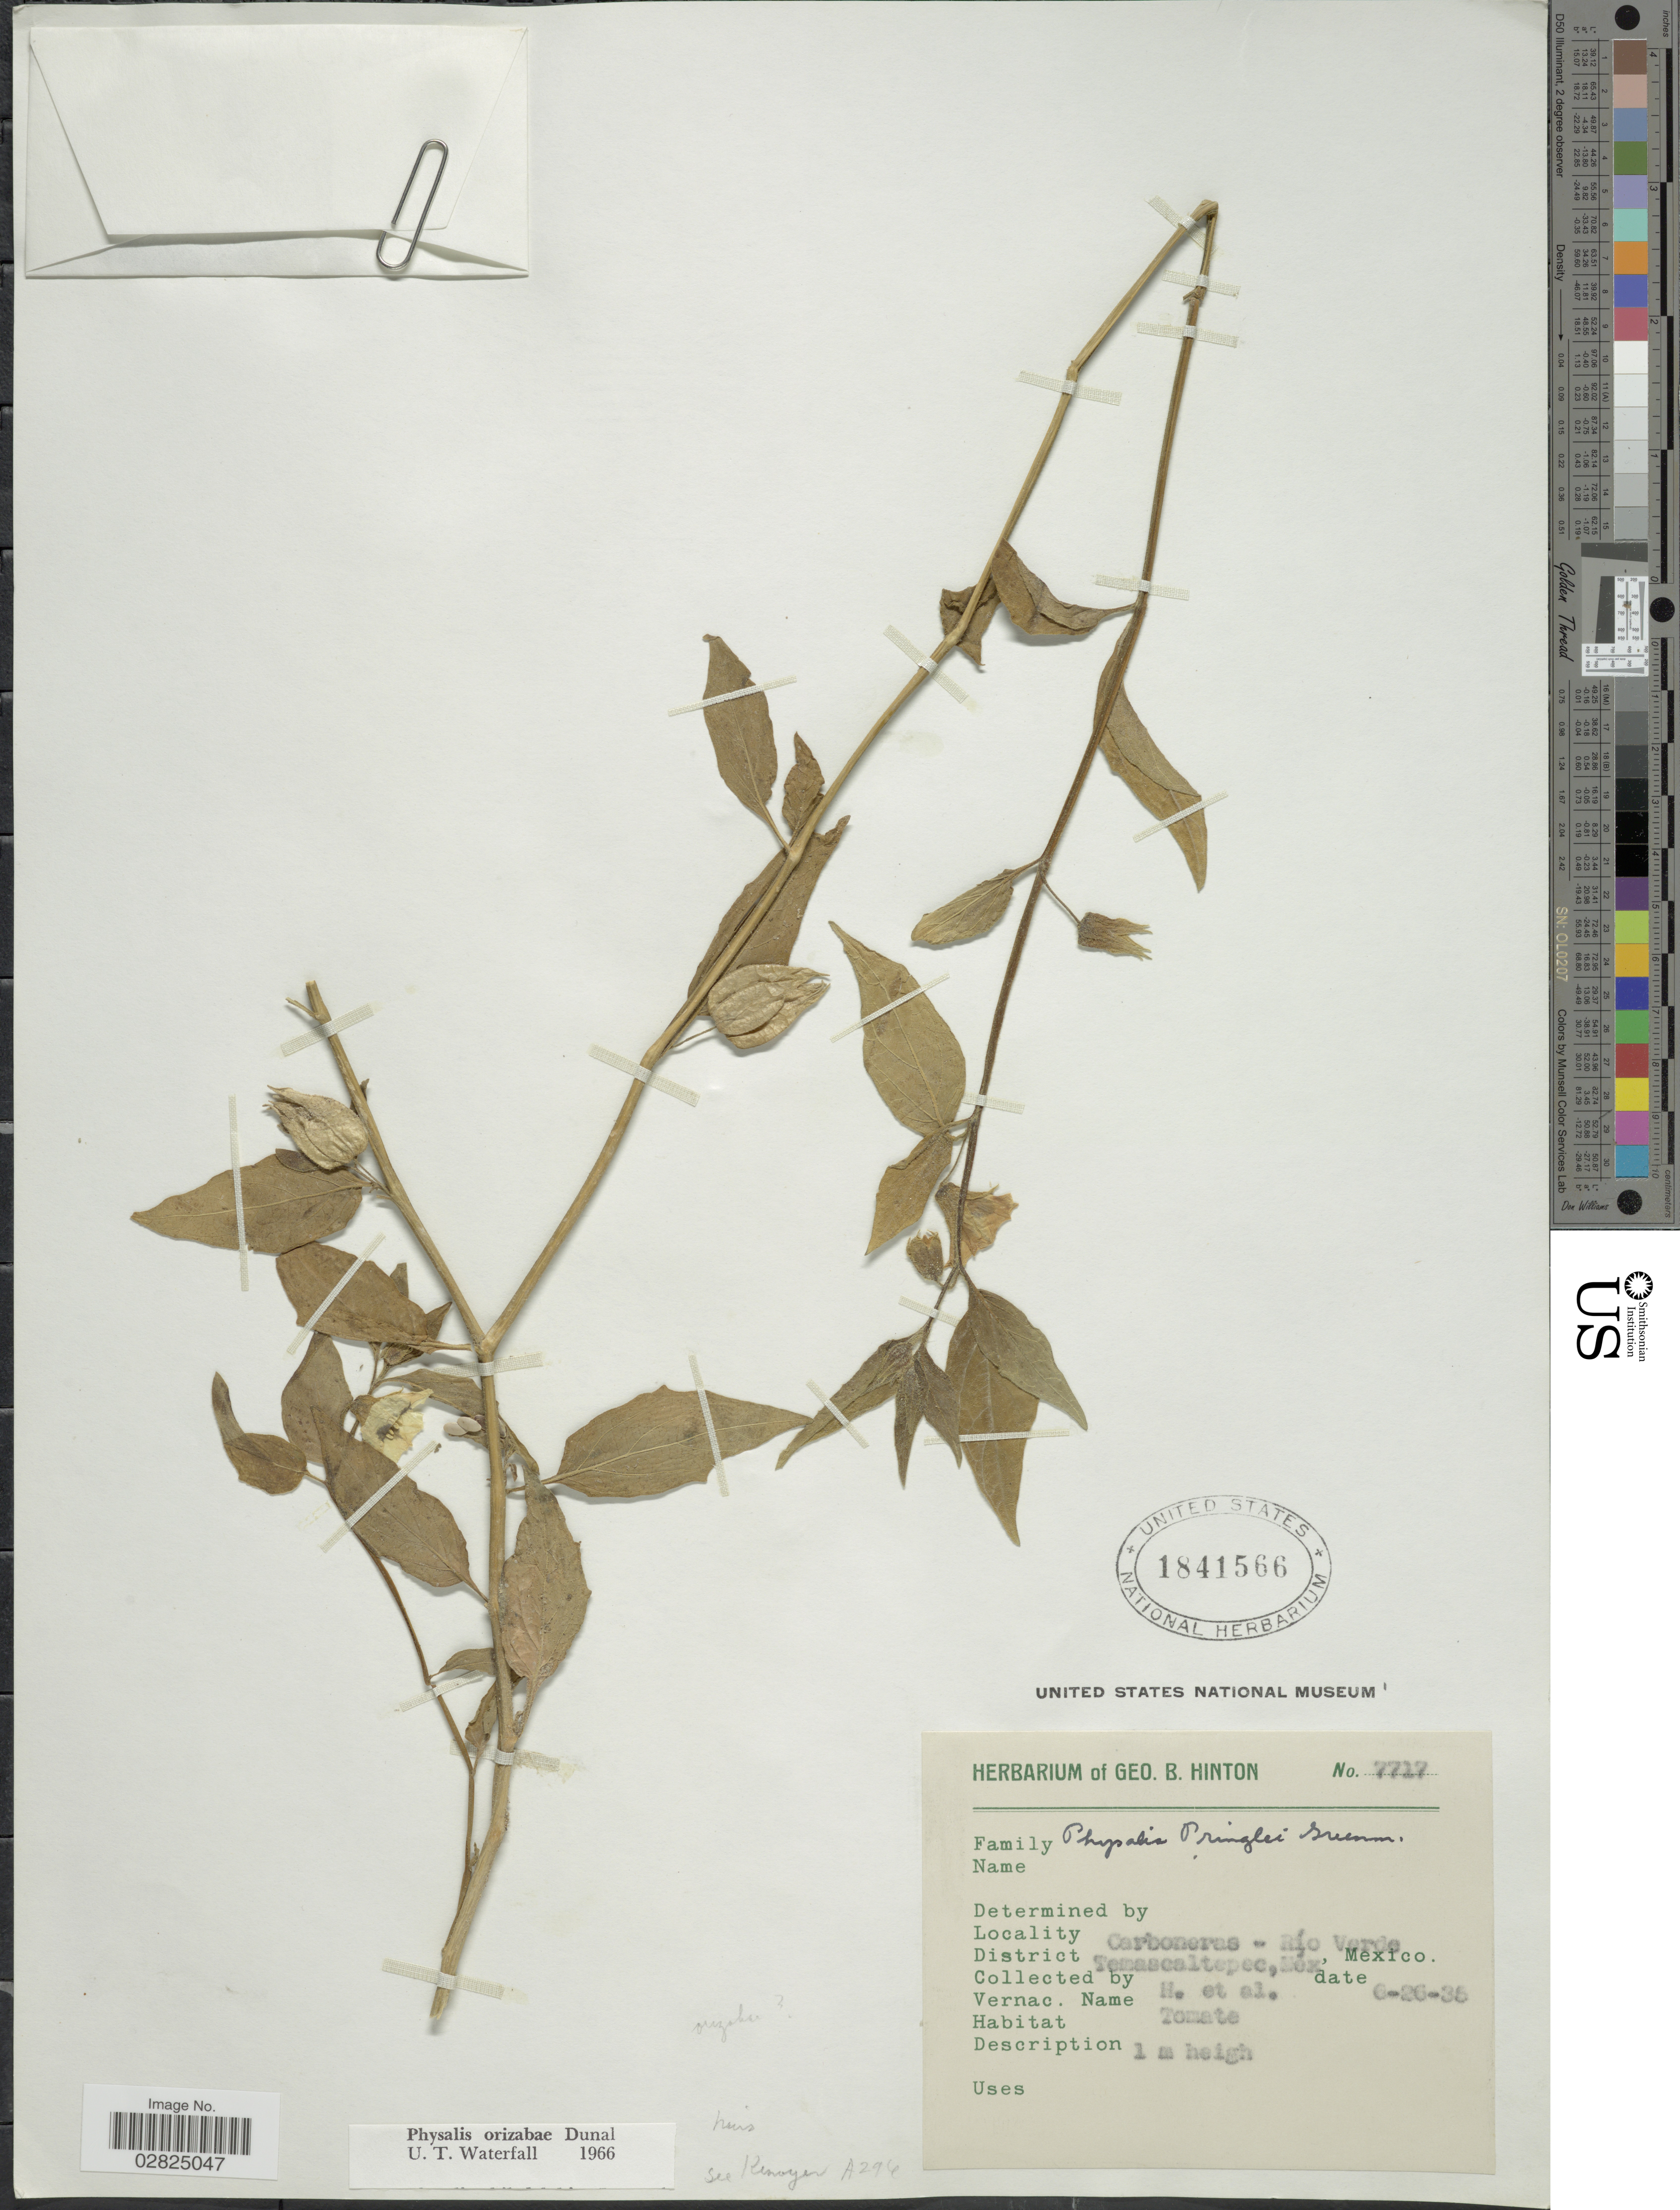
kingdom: Plantae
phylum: Tracheophyta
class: Magnoliopsida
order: Solanales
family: Solanaceae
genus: Physalis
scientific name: Physalis orizabae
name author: Dunal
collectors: G. B. Hinton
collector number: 7717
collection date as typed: Transcribed d/m/y: 26/6/35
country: Mexico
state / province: México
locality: Carboneras - Río Verde, District Temascaltepec.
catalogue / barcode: US 1841566